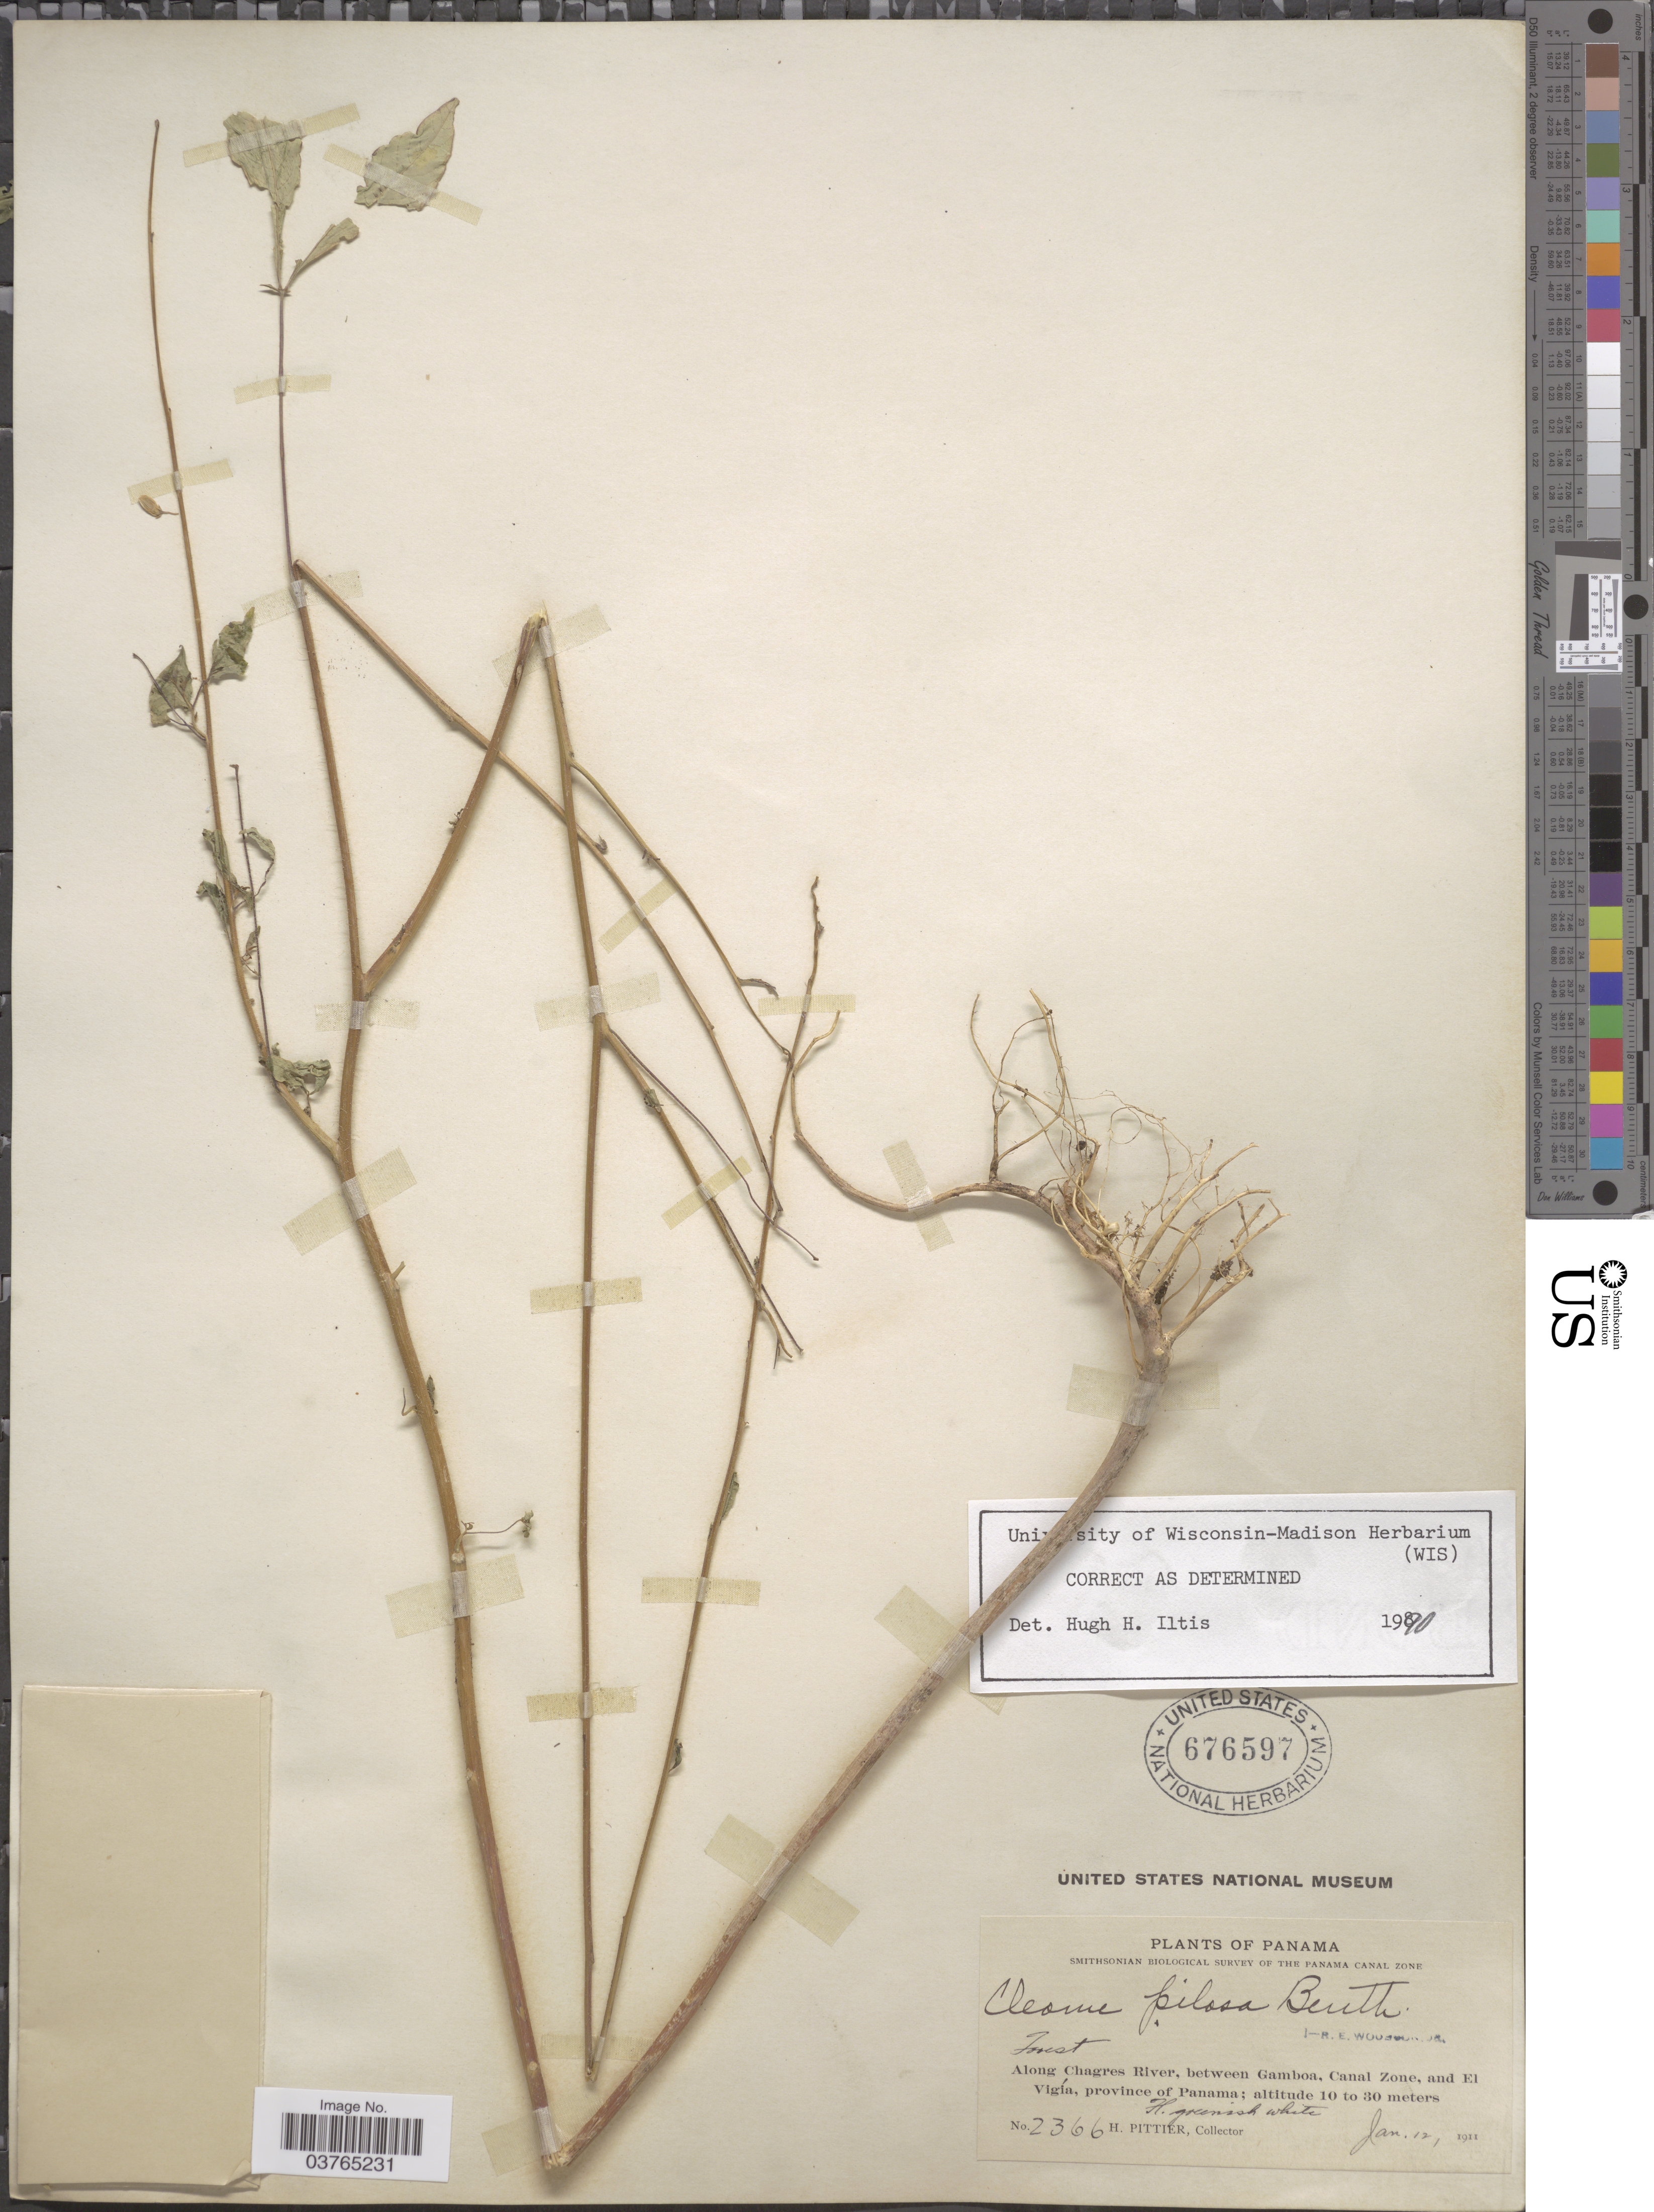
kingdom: Plantae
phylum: Tracheophyta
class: Magnoliopsida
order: Brassicales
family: Cleomaceae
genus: Cochranella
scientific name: Cochranella pilosa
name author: (Benth.) E.M. McGinty & Roalson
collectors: H. F. Pittier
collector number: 2366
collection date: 1911-01-12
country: Panama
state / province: Panamá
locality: Along Chagres River, between Gamboa, Canal Zone, and El Vigía, province of Panama.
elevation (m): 10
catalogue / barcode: US 676597